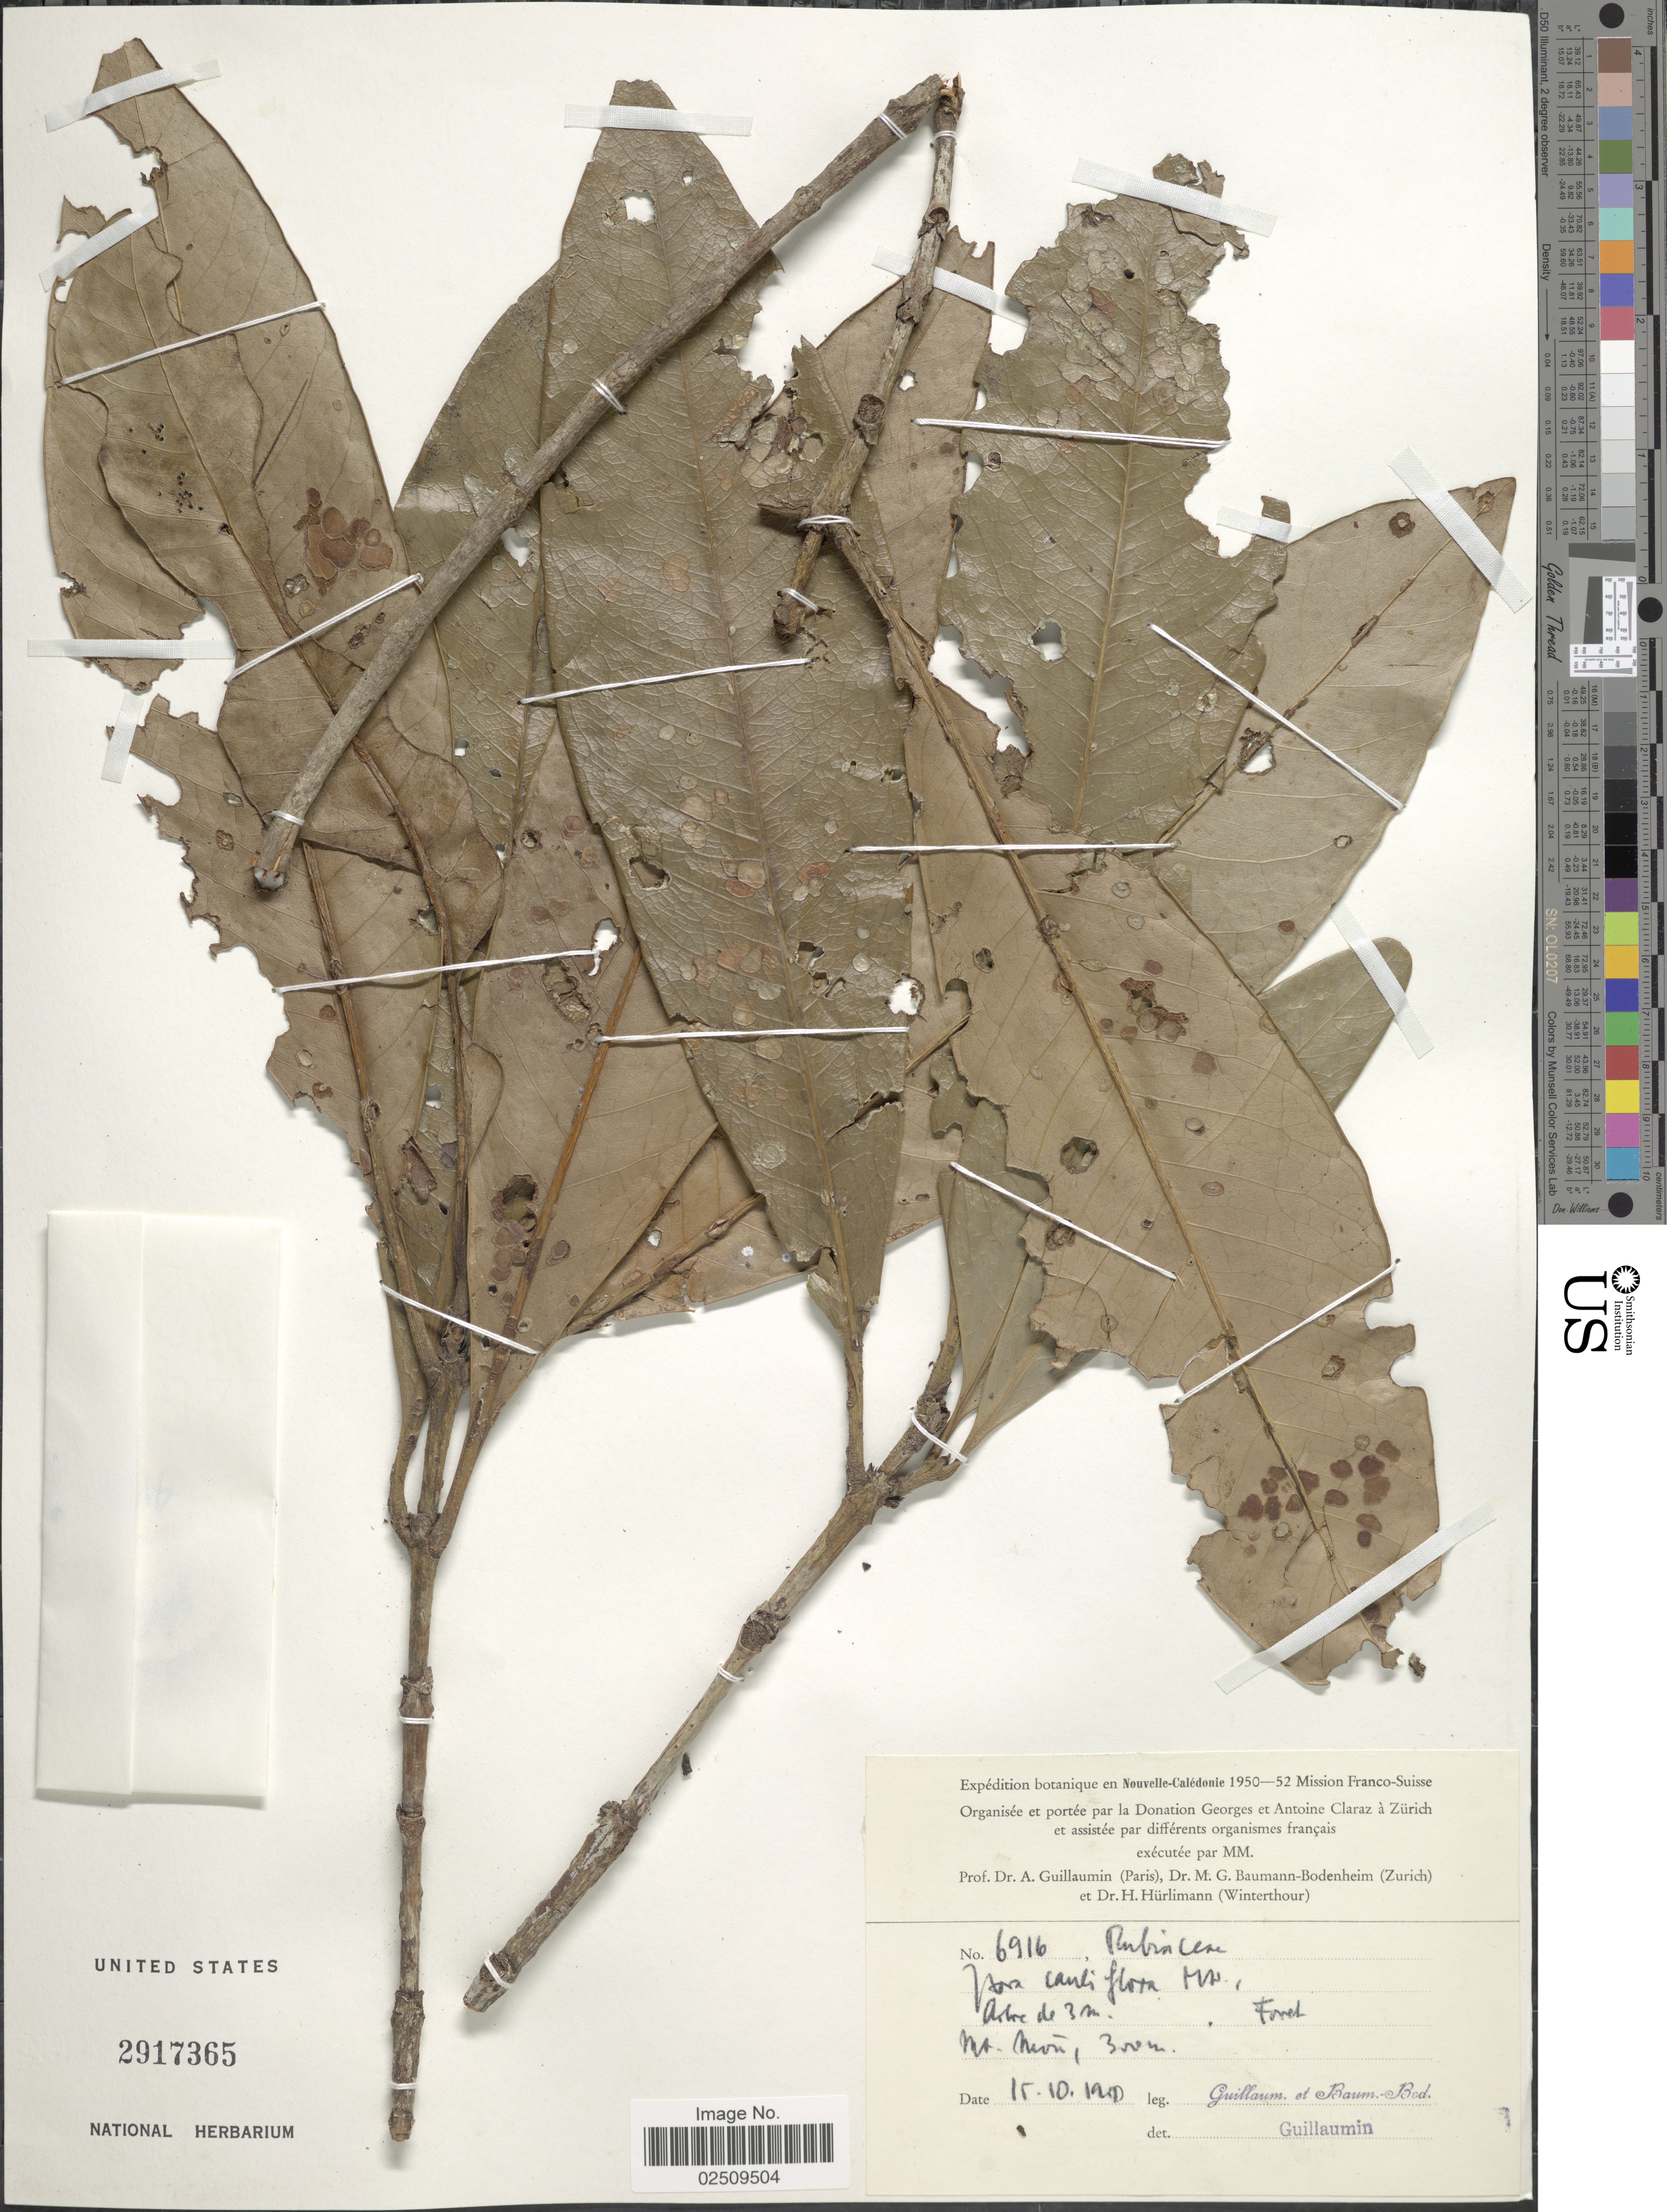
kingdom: Plantae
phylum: Tracheophyta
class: Magnoliopsida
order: Gentianales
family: Rubiaceae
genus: Ixora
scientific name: Ixora cauliflora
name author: Montrouz.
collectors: A. Guillaumin & M. G. Baumann-Bodenheim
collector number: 6916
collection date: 1950-10-15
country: New Caledonia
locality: Mt Neón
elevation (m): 300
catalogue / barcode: US 2917365